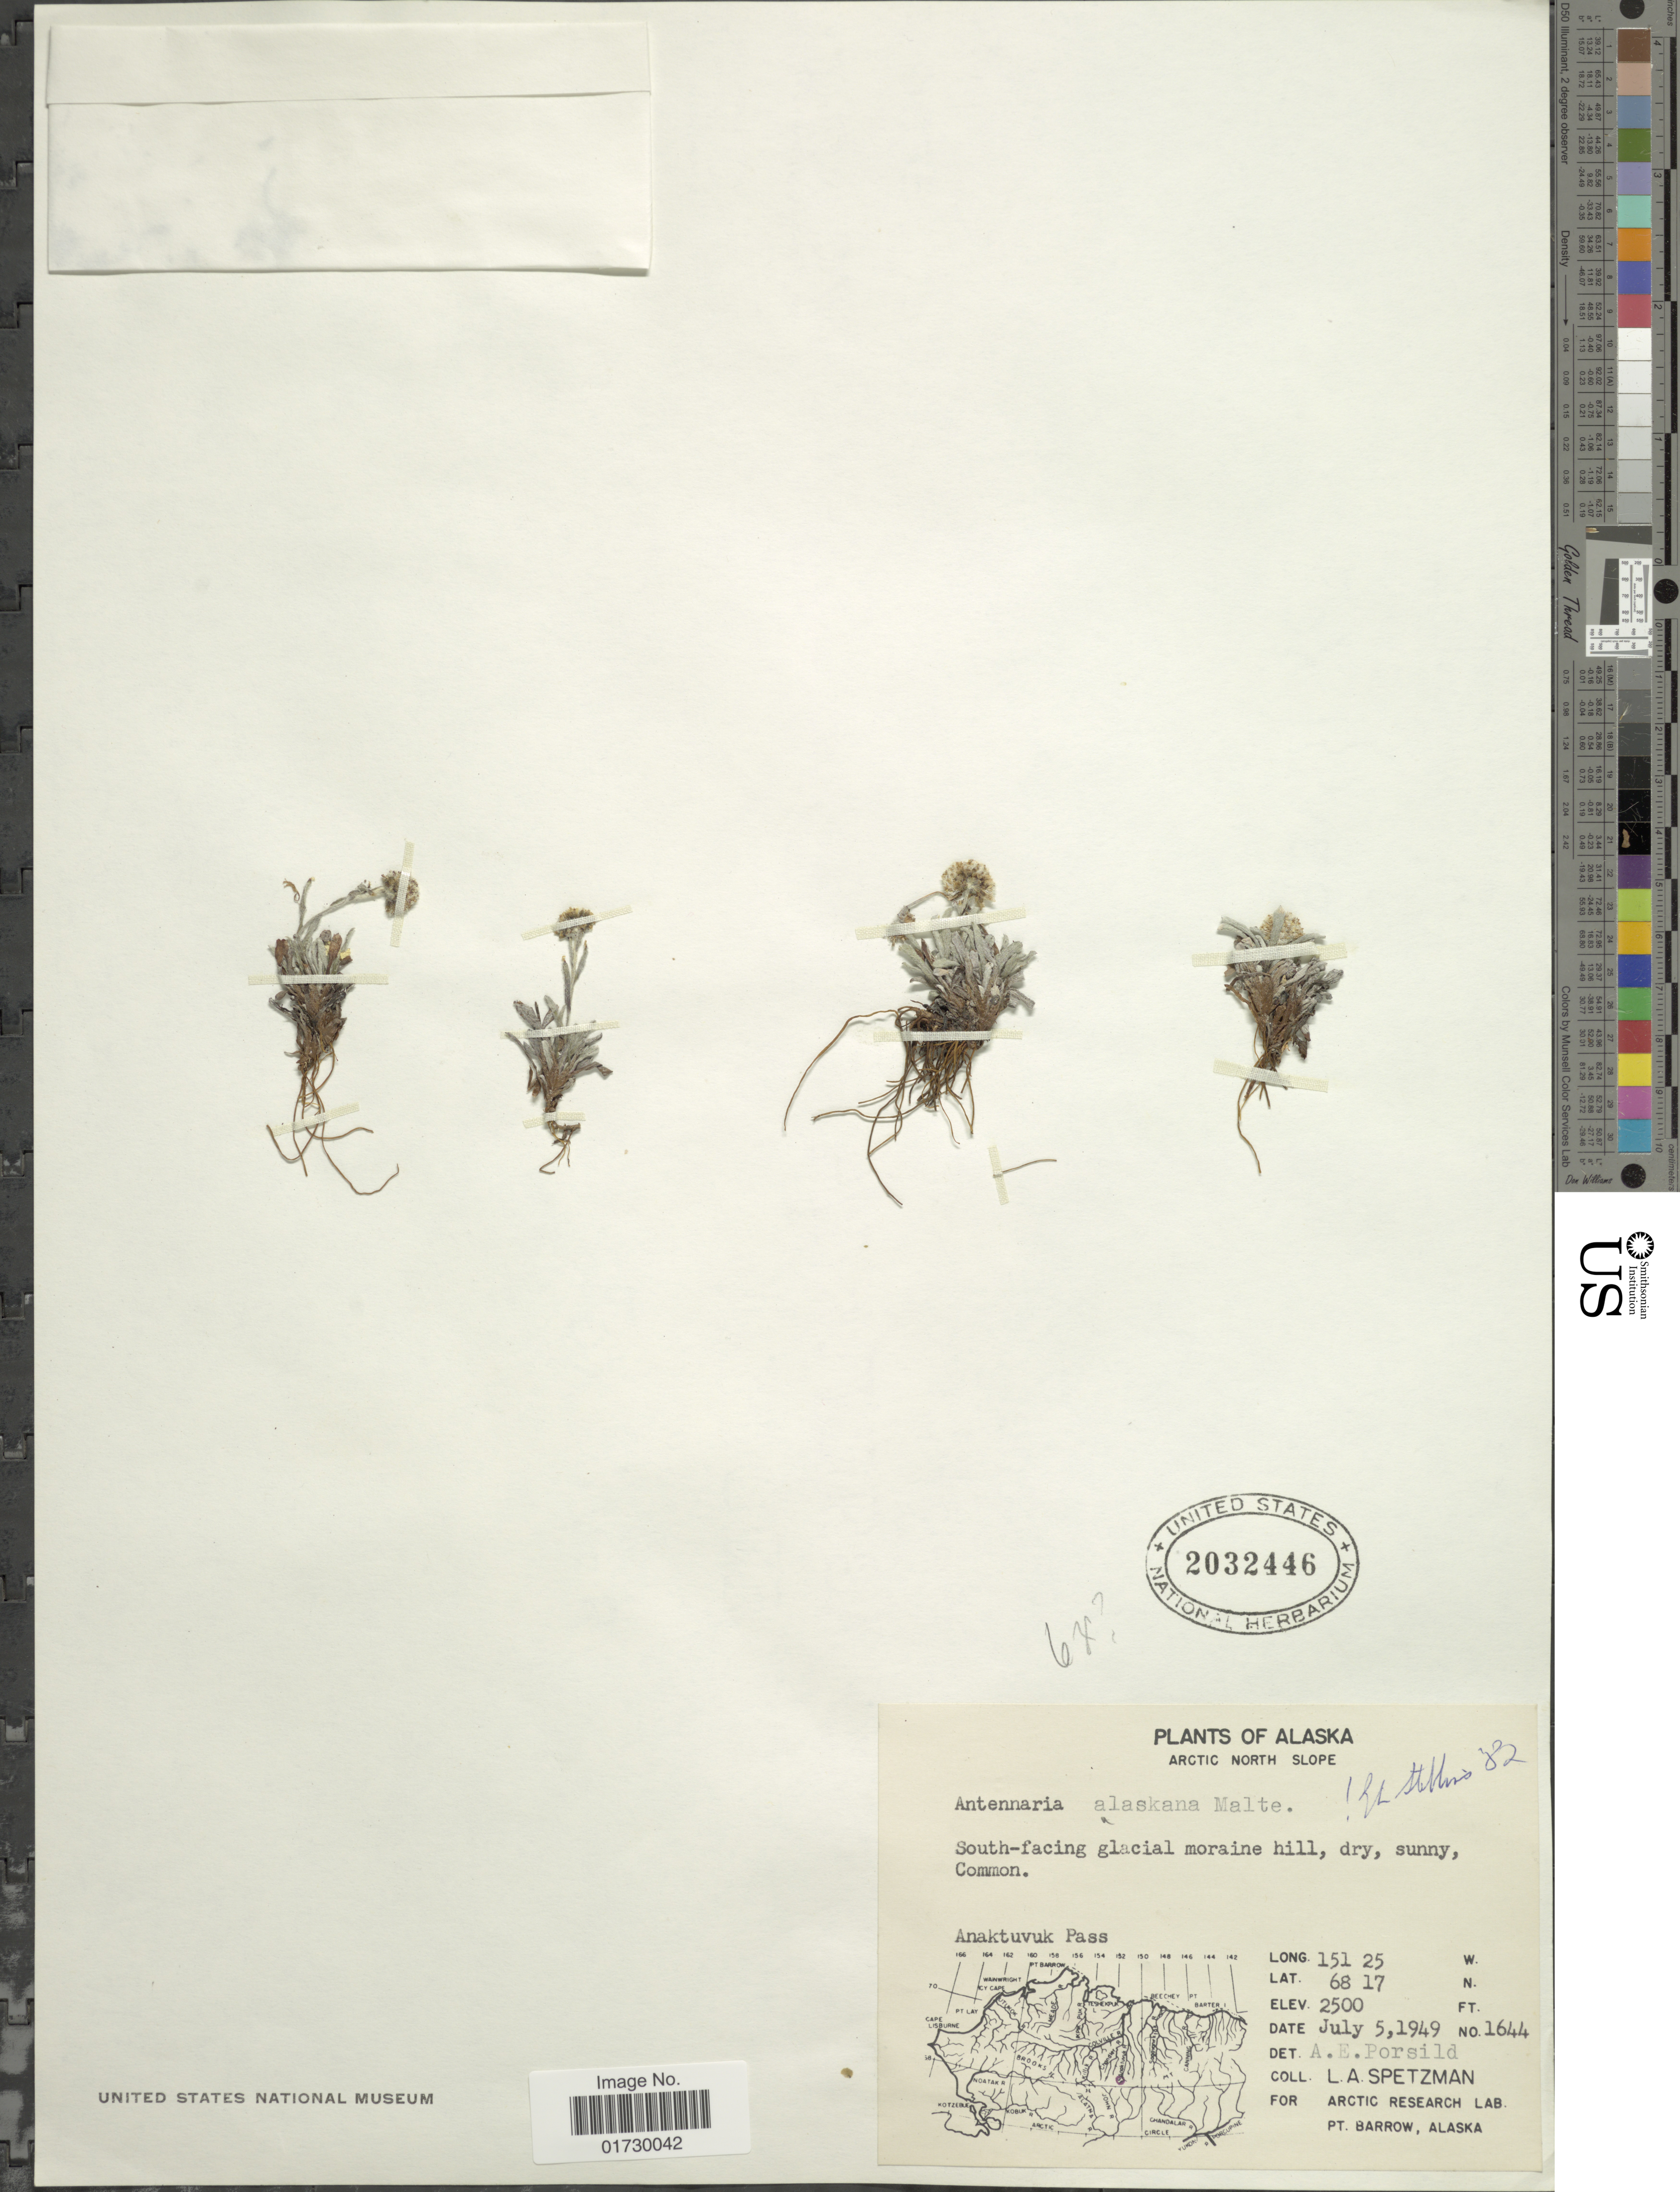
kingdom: Plantae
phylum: Tracheophyta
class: Magnoliopsida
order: Asterales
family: Asteraceae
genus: Antennaria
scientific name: Antennaria alaskana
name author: Malte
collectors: L. Spetzman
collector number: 1644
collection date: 1949-07-05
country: United States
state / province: Alaska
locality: Arctic North Slope, South-facing glacial moraine hill, Anaktuvuk Pass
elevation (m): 762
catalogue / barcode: US 2032446